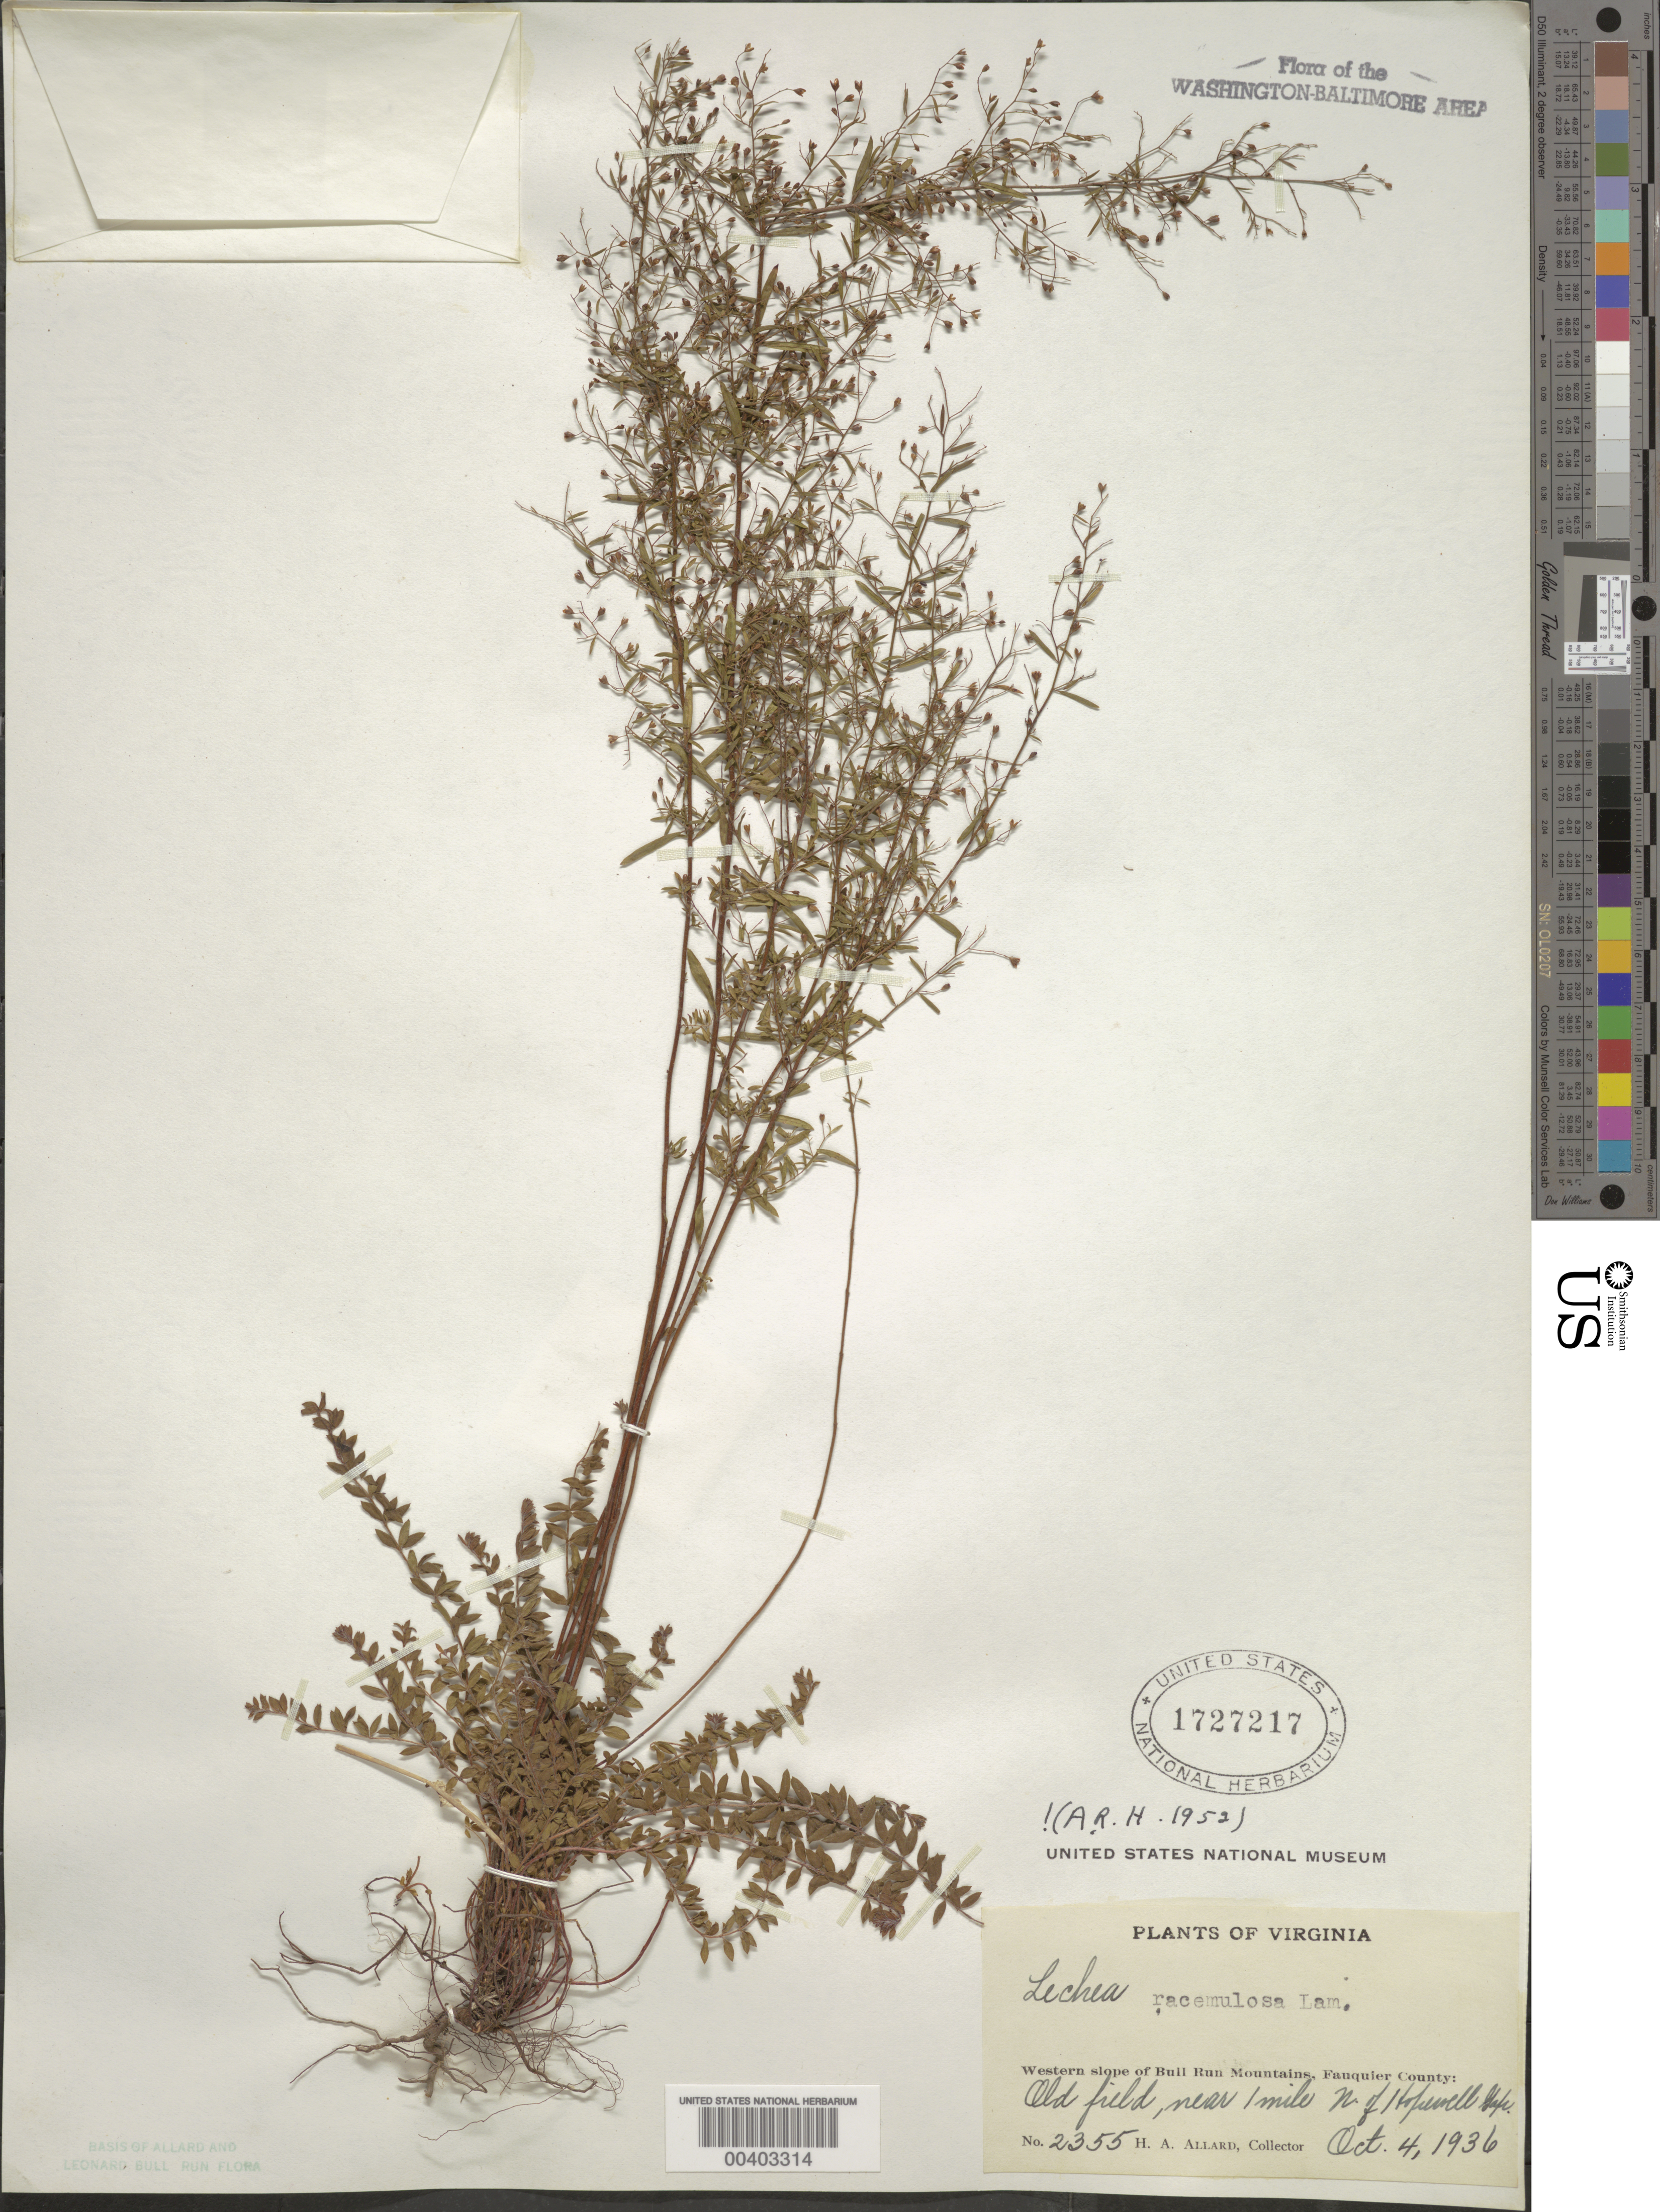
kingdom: Plantae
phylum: Tracheophyta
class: Magnoliopsida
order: Malvales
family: Cistaceae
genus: Lechea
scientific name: Lechea racemulosa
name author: Michx.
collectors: H. A. Allard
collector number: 2355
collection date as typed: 04 Oct 1936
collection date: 1936-10-04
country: United States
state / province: Virginia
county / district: Fauquier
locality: North of Hopewell Gap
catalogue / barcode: US 1727217